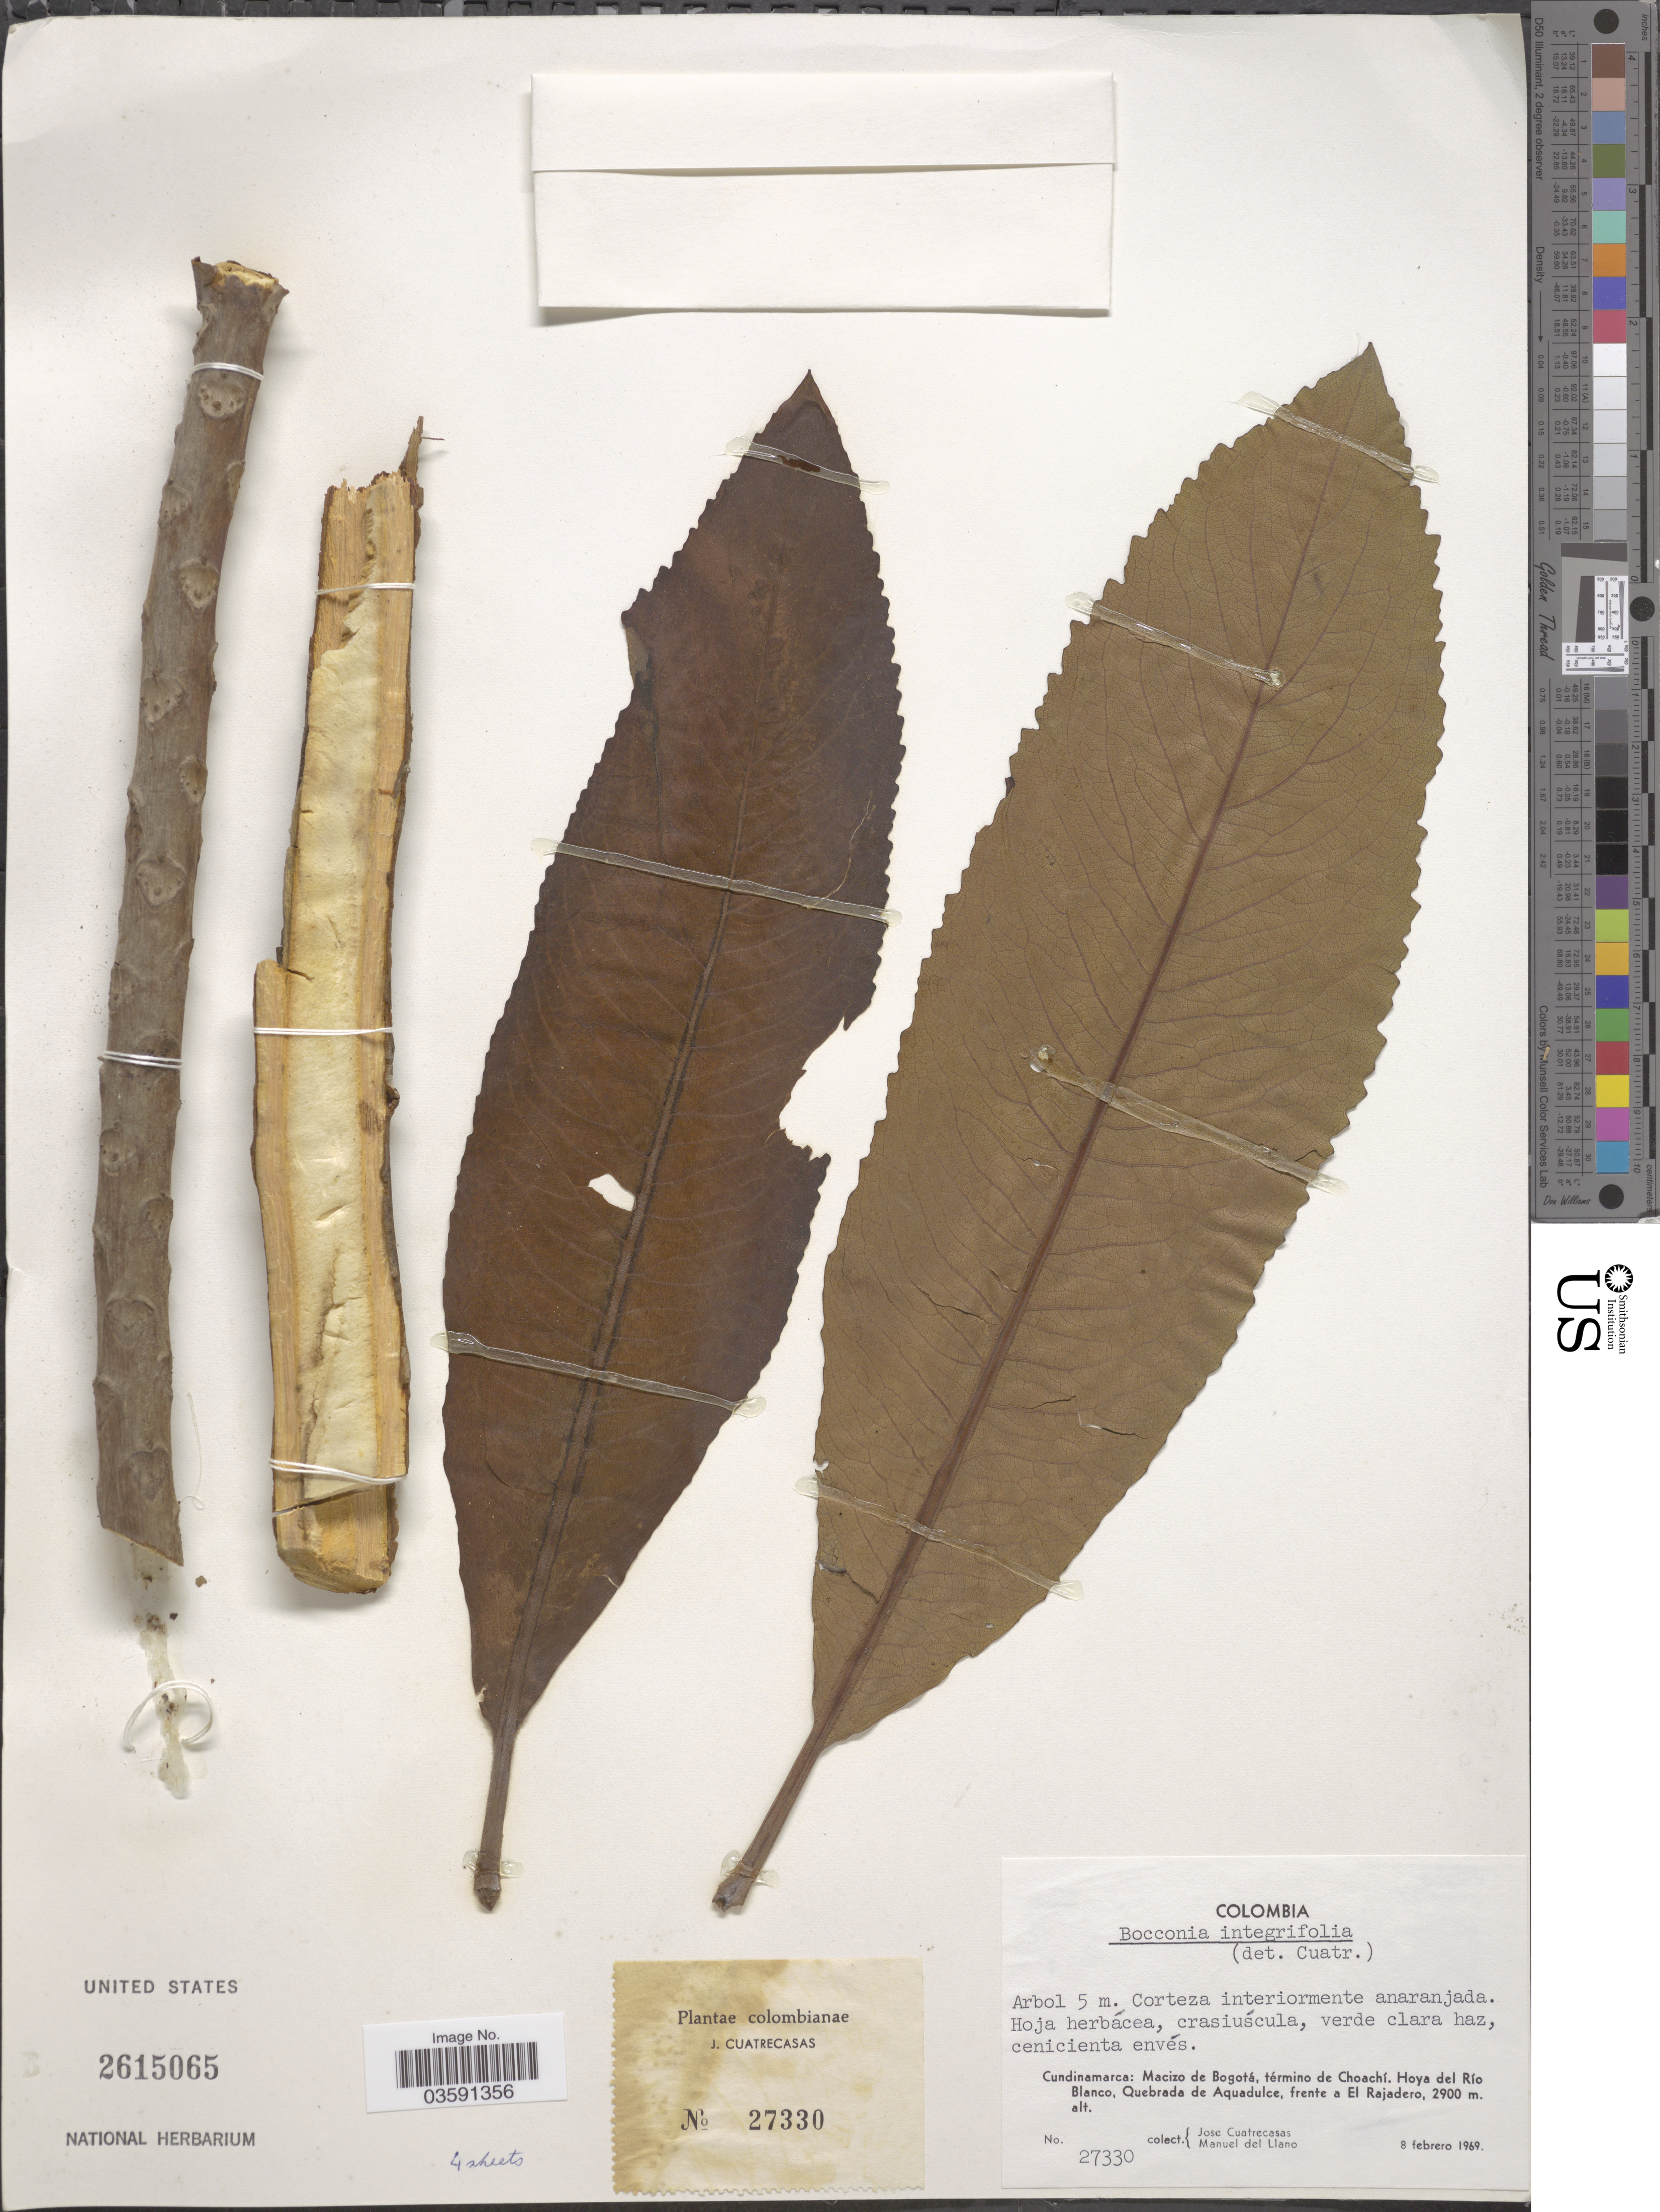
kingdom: Plantae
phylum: Tracheophyta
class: Magnoliopsida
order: Ranunculales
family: Papaveraceae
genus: Bocconia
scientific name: Bocconia integrifolia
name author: Bonpl.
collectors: J. Cuatrecasas & M. d. Llano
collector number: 27330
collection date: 1969-02-08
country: Colombia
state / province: Cundinamarca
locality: Macizo de Bogotá, término de Choachí. Hoya del Río Blanco, Quebrada de Aquadulce, frente a El Rajadero.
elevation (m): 2900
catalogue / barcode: US 2615065